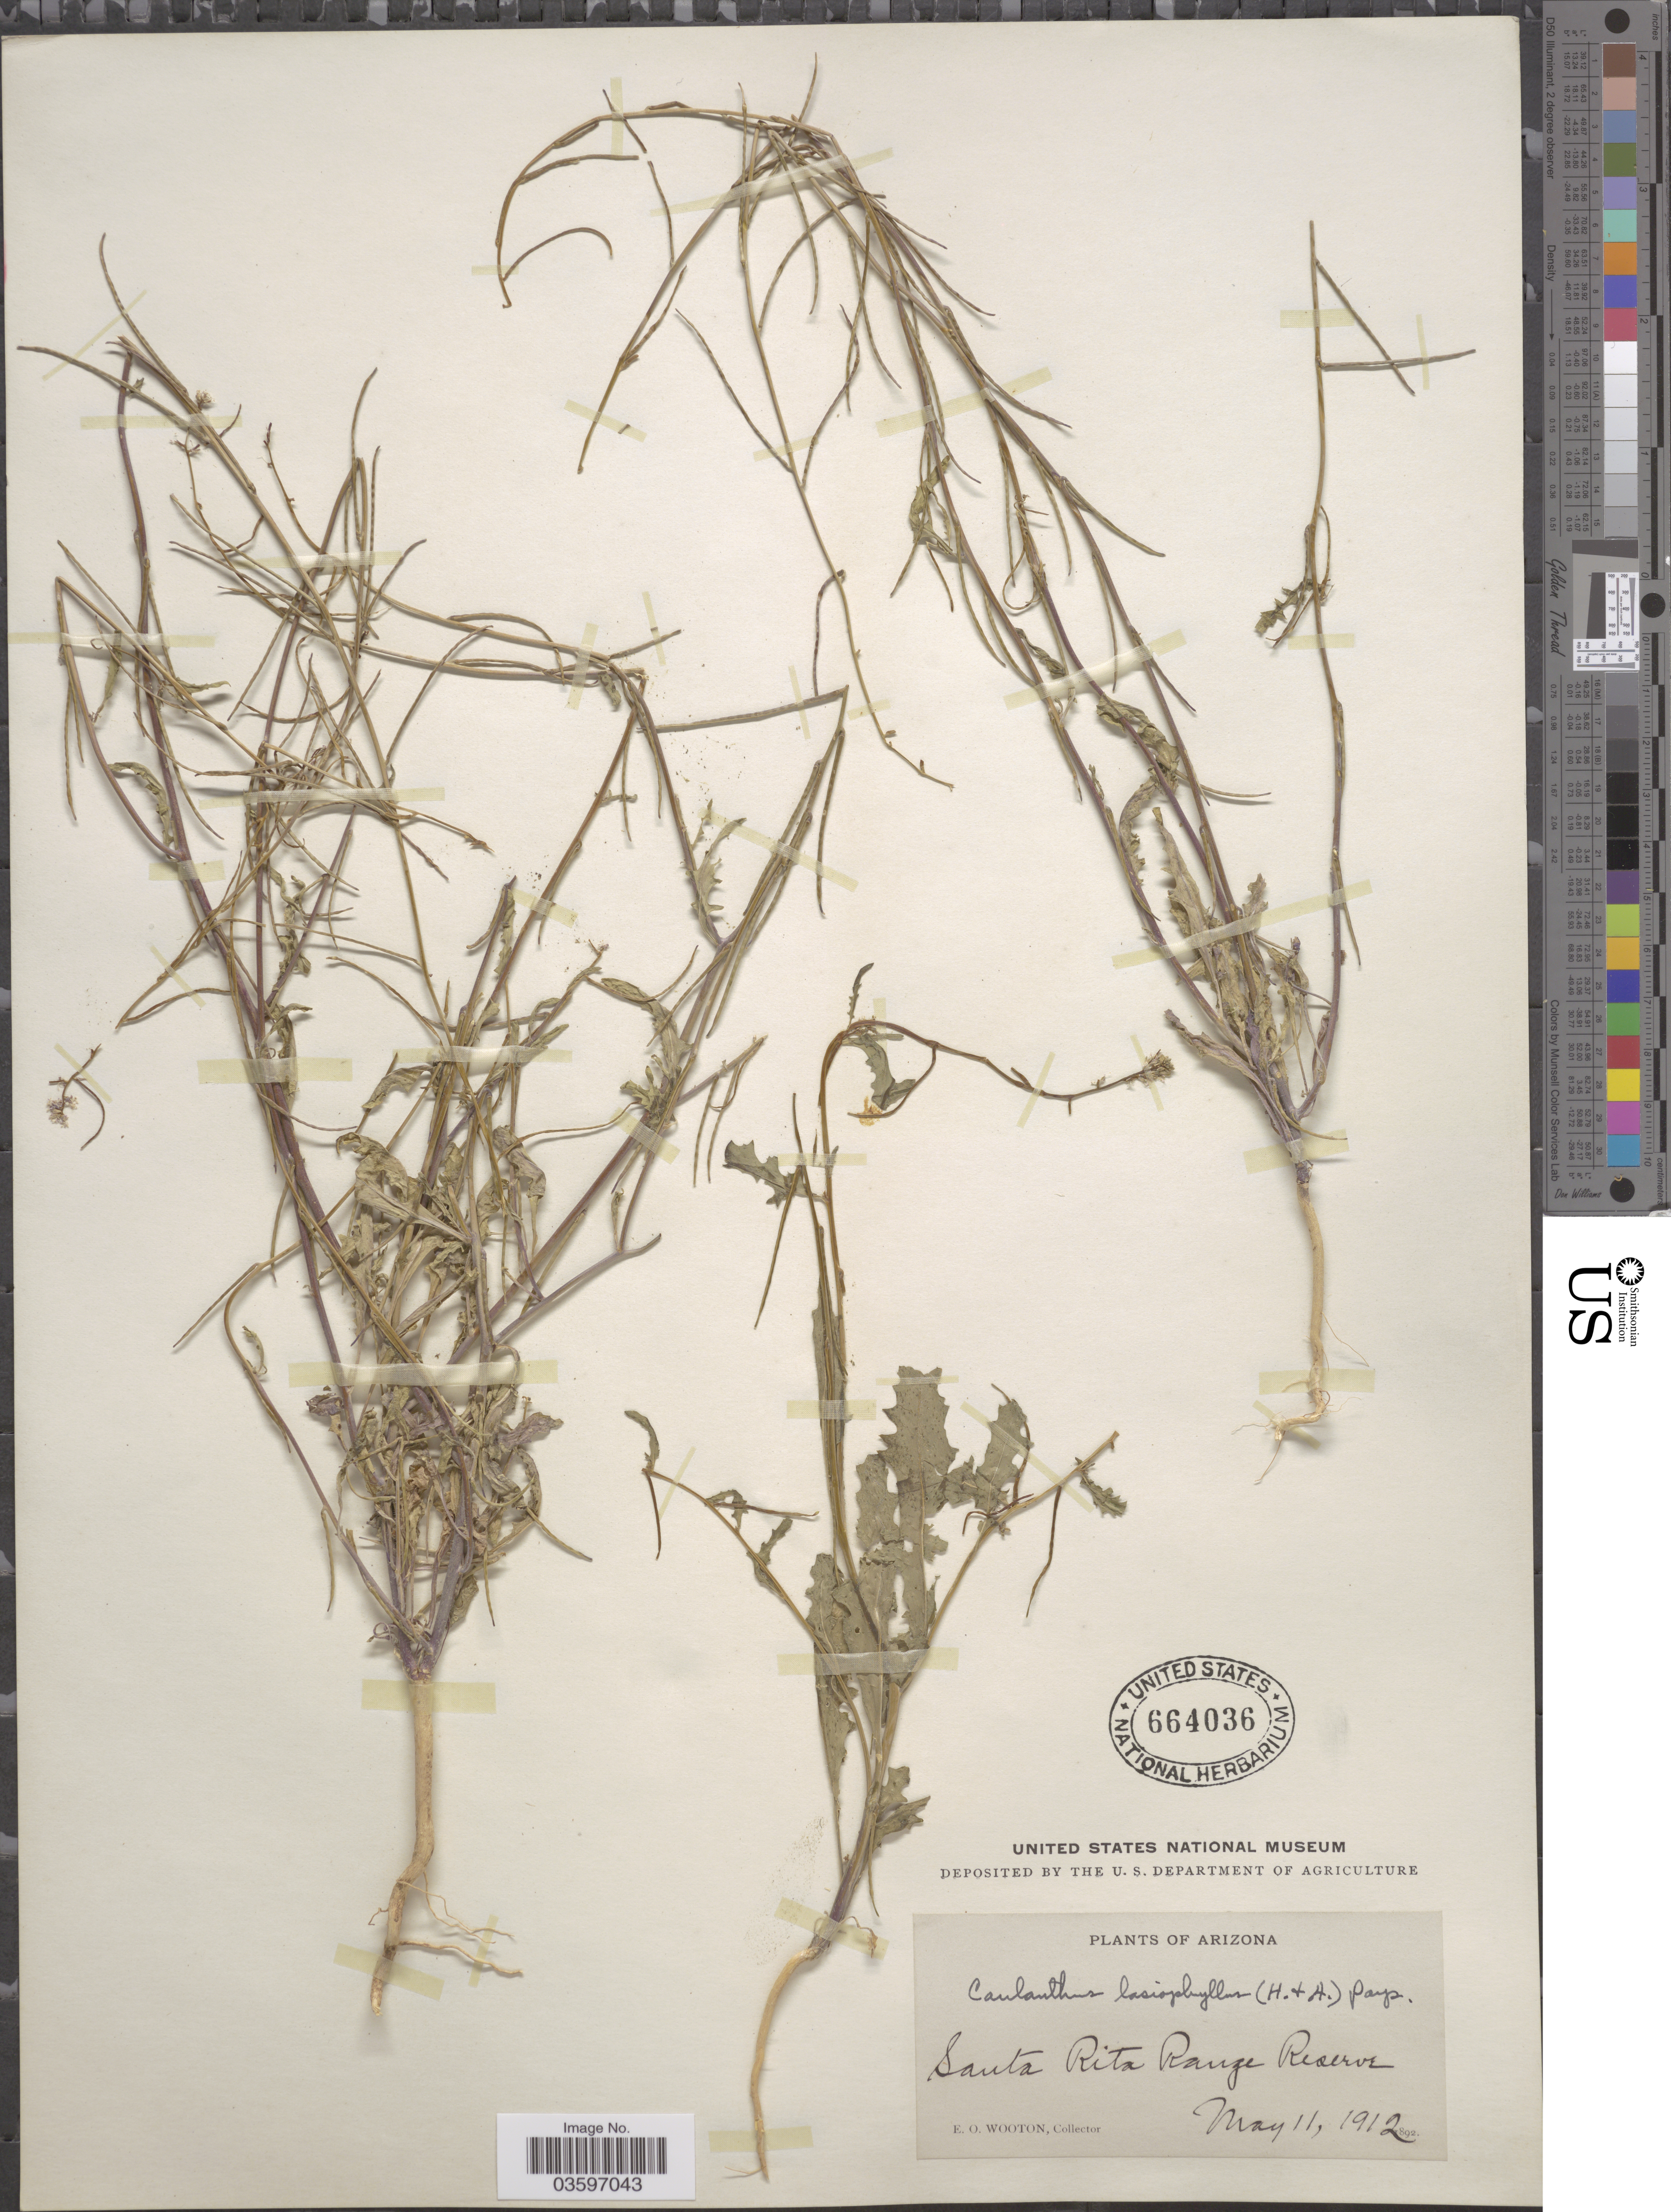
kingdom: Plantae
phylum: Tracheophyta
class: Magnoliopsida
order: Brassicales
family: Brassicaceae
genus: Caulanthus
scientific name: Caulanthus lasiophyllus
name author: (Hook. & Arn.) Payson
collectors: E. O. Wooton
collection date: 1912-05-11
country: United States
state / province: Arizona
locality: Santa Rita Range Reserve.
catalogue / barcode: US 664036